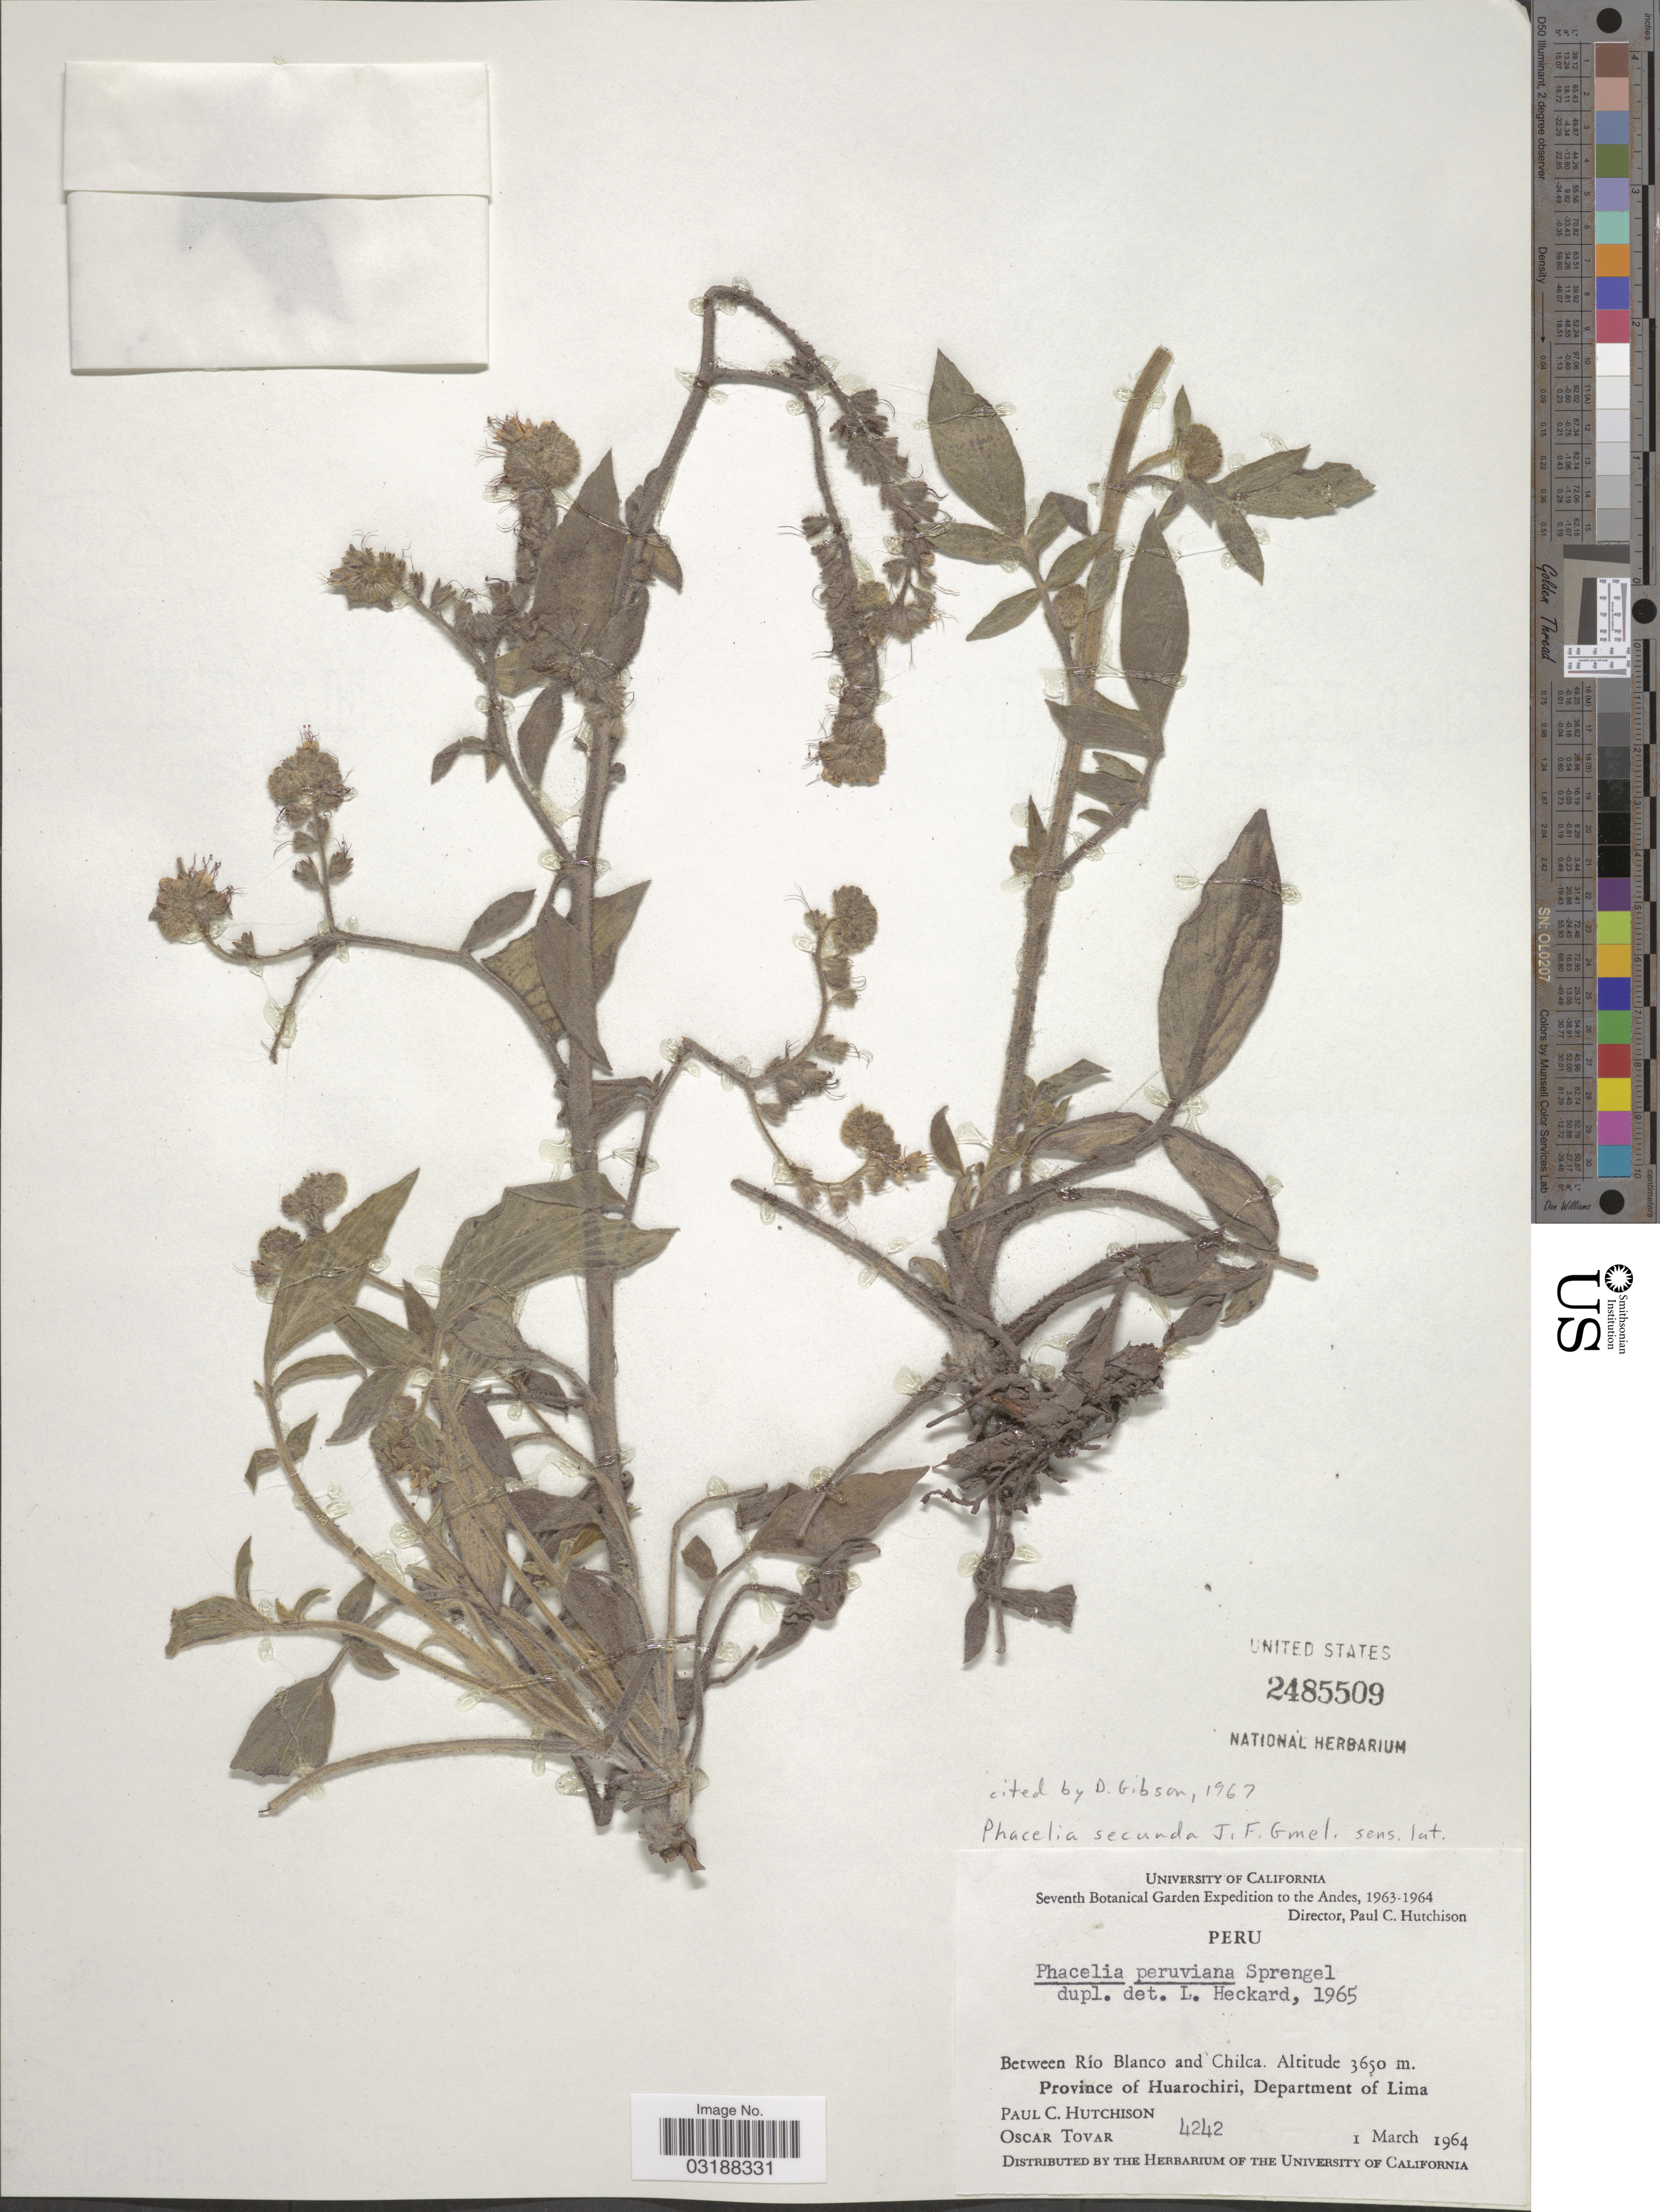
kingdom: Plantae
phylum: Tracheophyta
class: Magnoliopsida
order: Boraginales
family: Hydrophyllaceae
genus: Phacelia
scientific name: Phacelia secunda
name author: J.F. Gmel.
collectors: P. C. Hutchison & Ó. Tovar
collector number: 4242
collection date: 1964-03-01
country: Peru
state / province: Lima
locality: Andes. Between Río Blanco and Chilca. Province of Huarochiri, Department of Lima.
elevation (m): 3650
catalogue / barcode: US 2485509